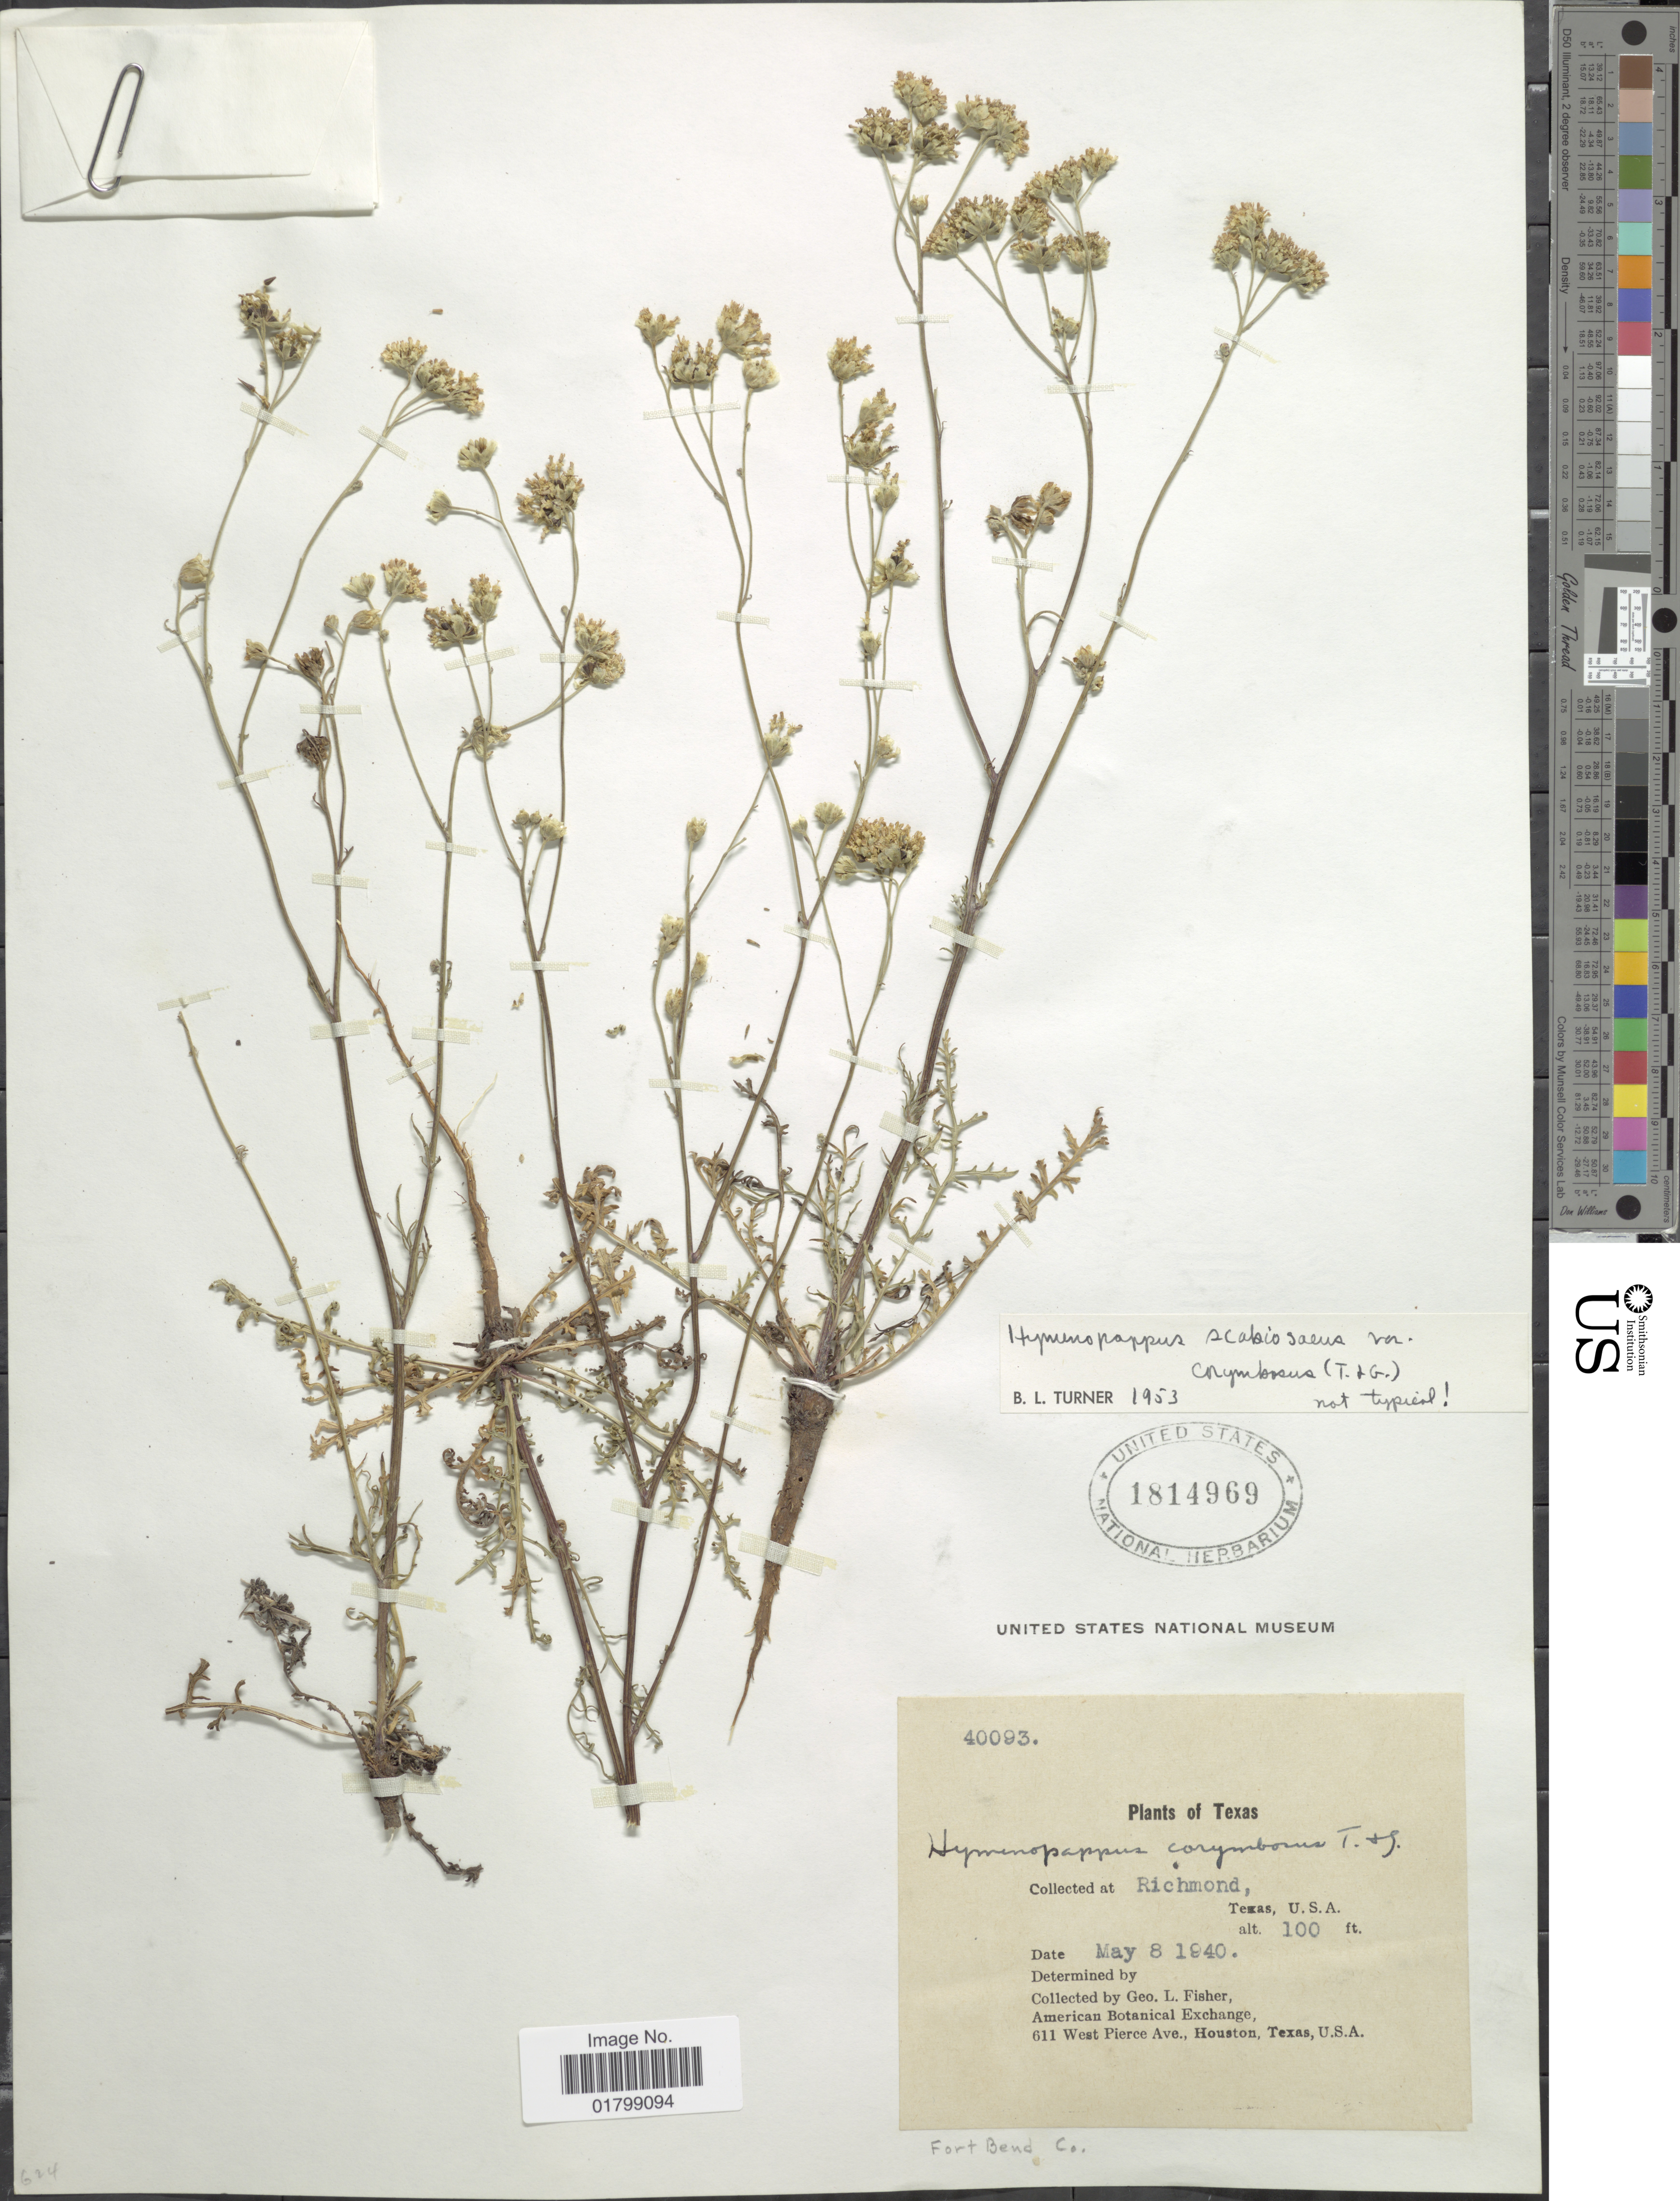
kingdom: Plantae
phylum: Tracheophyta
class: Magnoliopsida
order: Asterales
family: Asteraceae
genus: Hymenopappus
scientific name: Hymenopappus scabiosaeus var. corymbosus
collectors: G. L. Fisher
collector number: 40093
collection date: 1940-05-08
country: United States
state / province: Texas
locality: Richmond, Fort Bend Co.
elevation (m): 30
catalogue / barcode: US 1814969